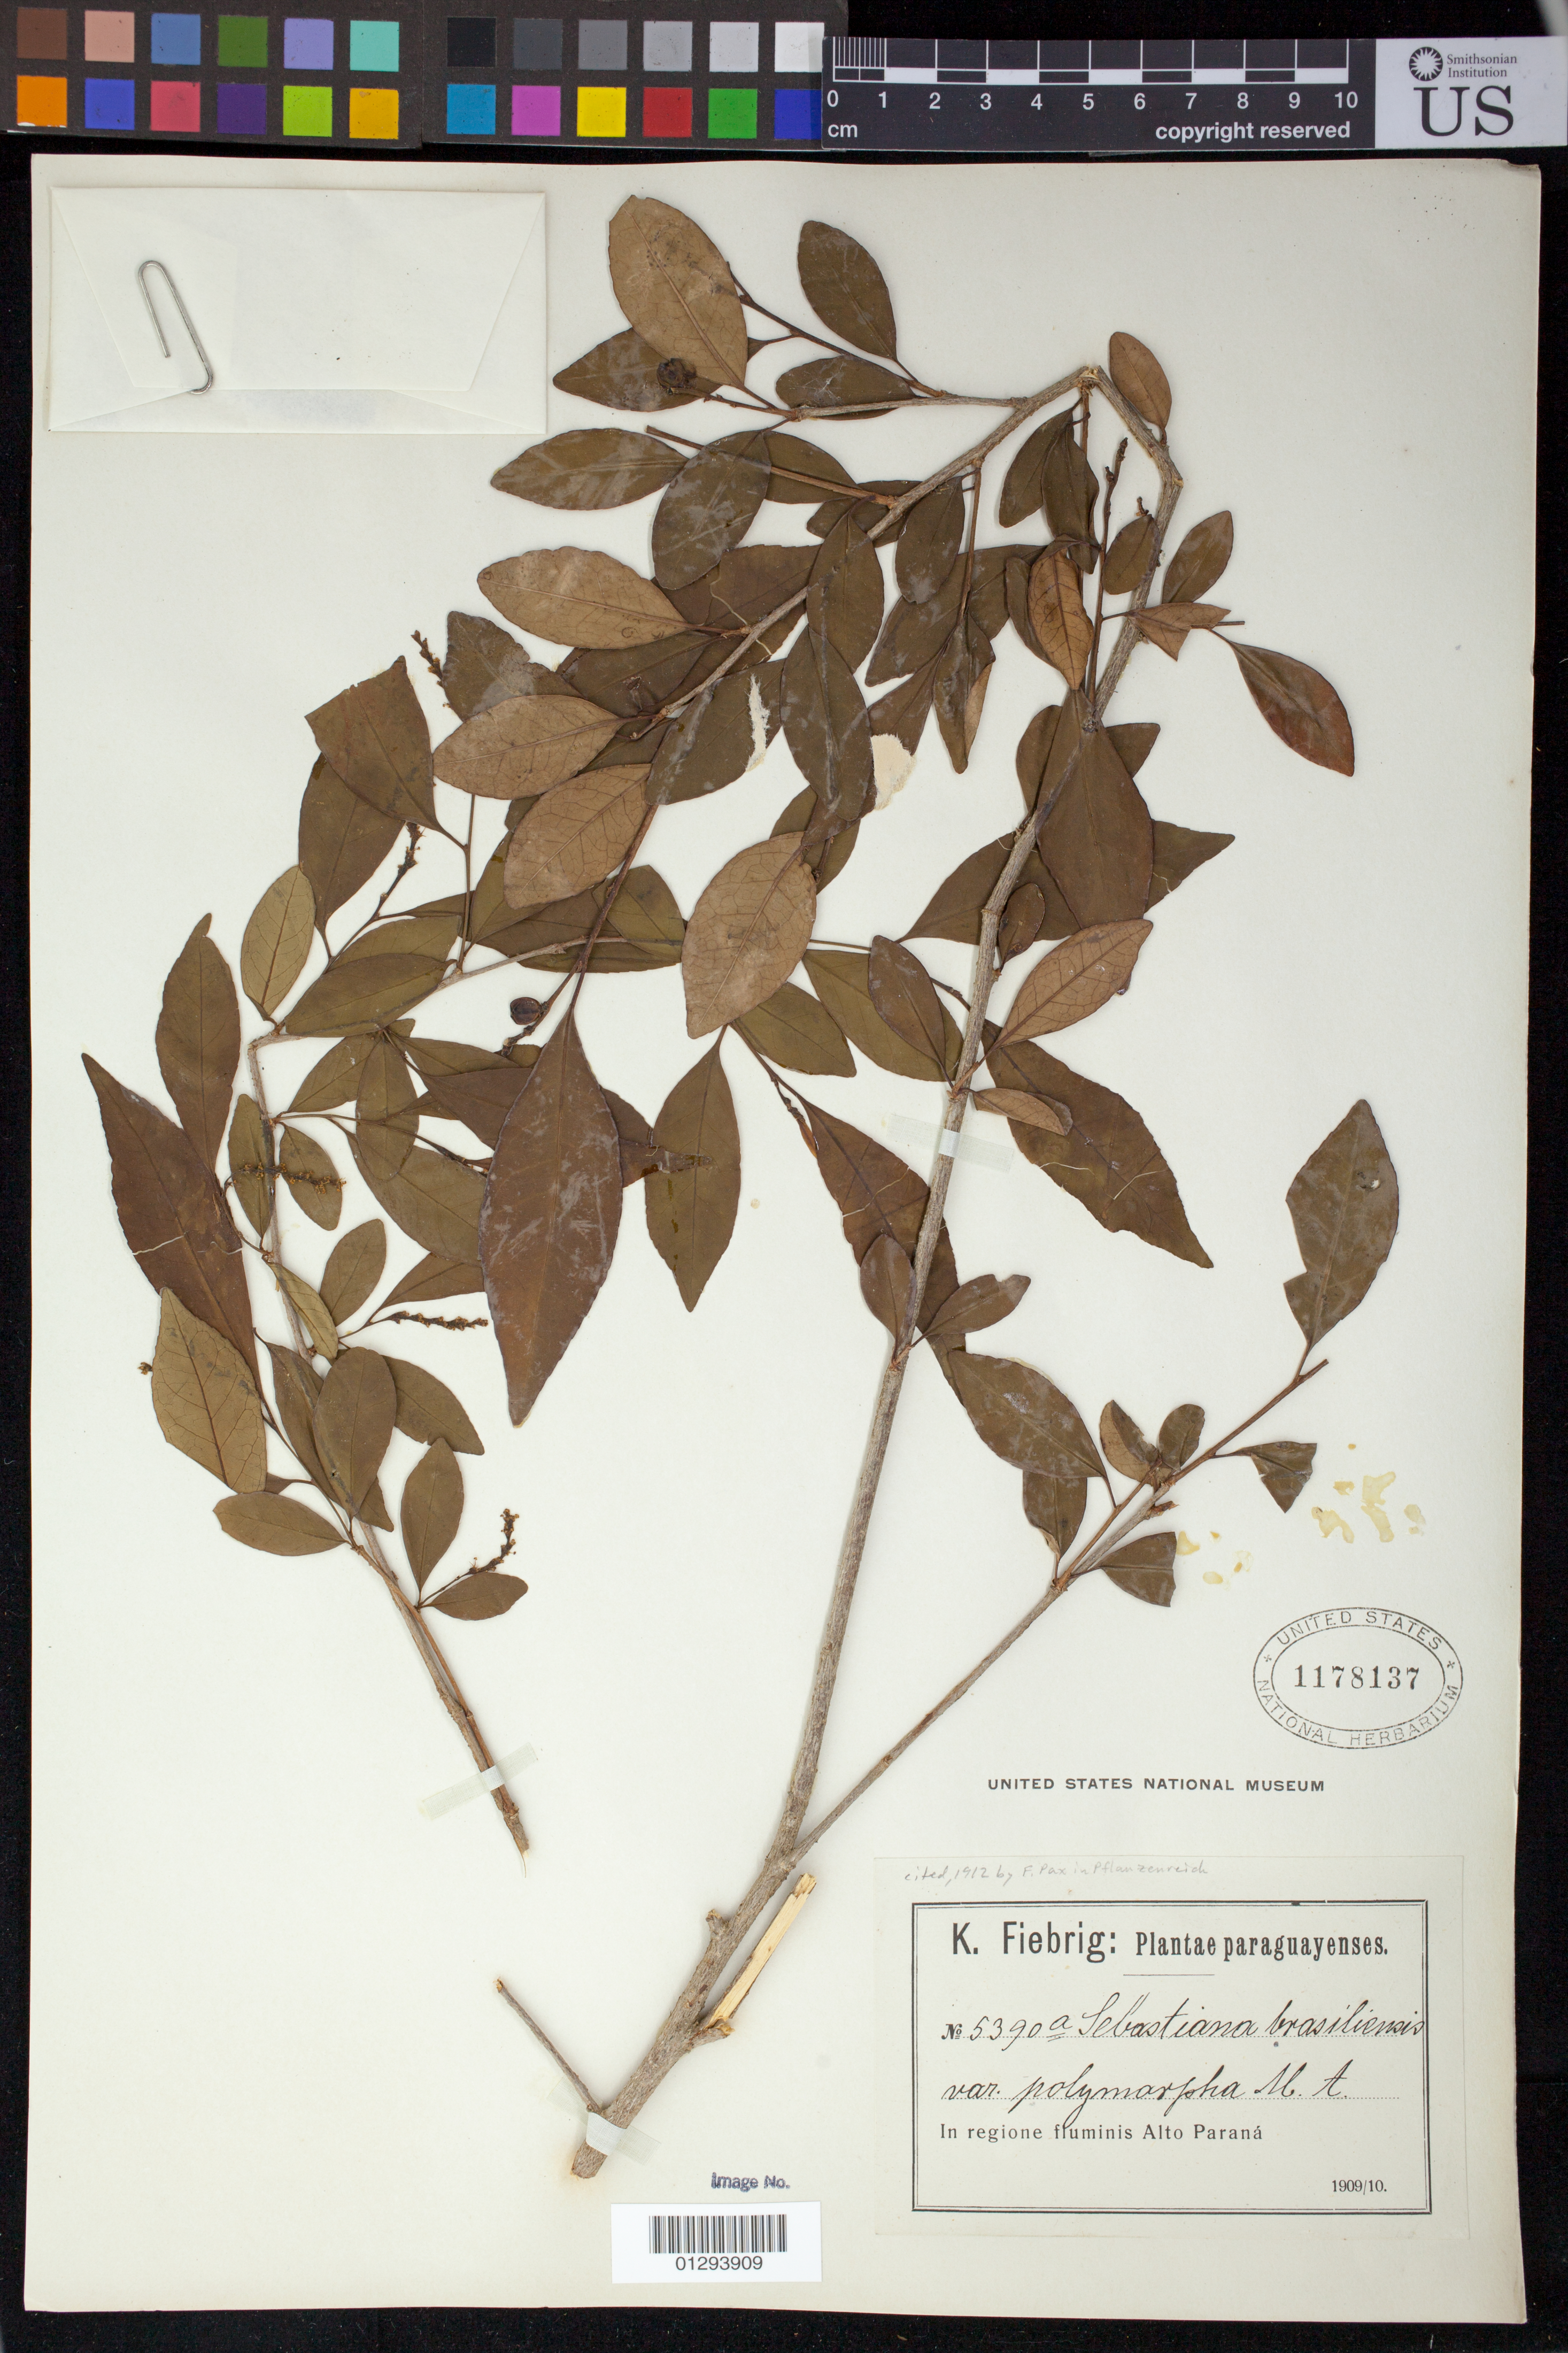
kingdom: Plantae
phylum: Tracheophyta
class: Magnoliopsida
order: Malpighiales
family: Euphorbiaceae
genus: Sebastiania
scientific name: Sebastiania brasiliensis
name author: Spreng.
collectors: K. Fiebrig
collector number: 5390 a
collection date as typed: Oct 1909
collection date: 1909-10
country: Paraguay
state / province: Alto Paraná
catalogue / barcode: US 1178137